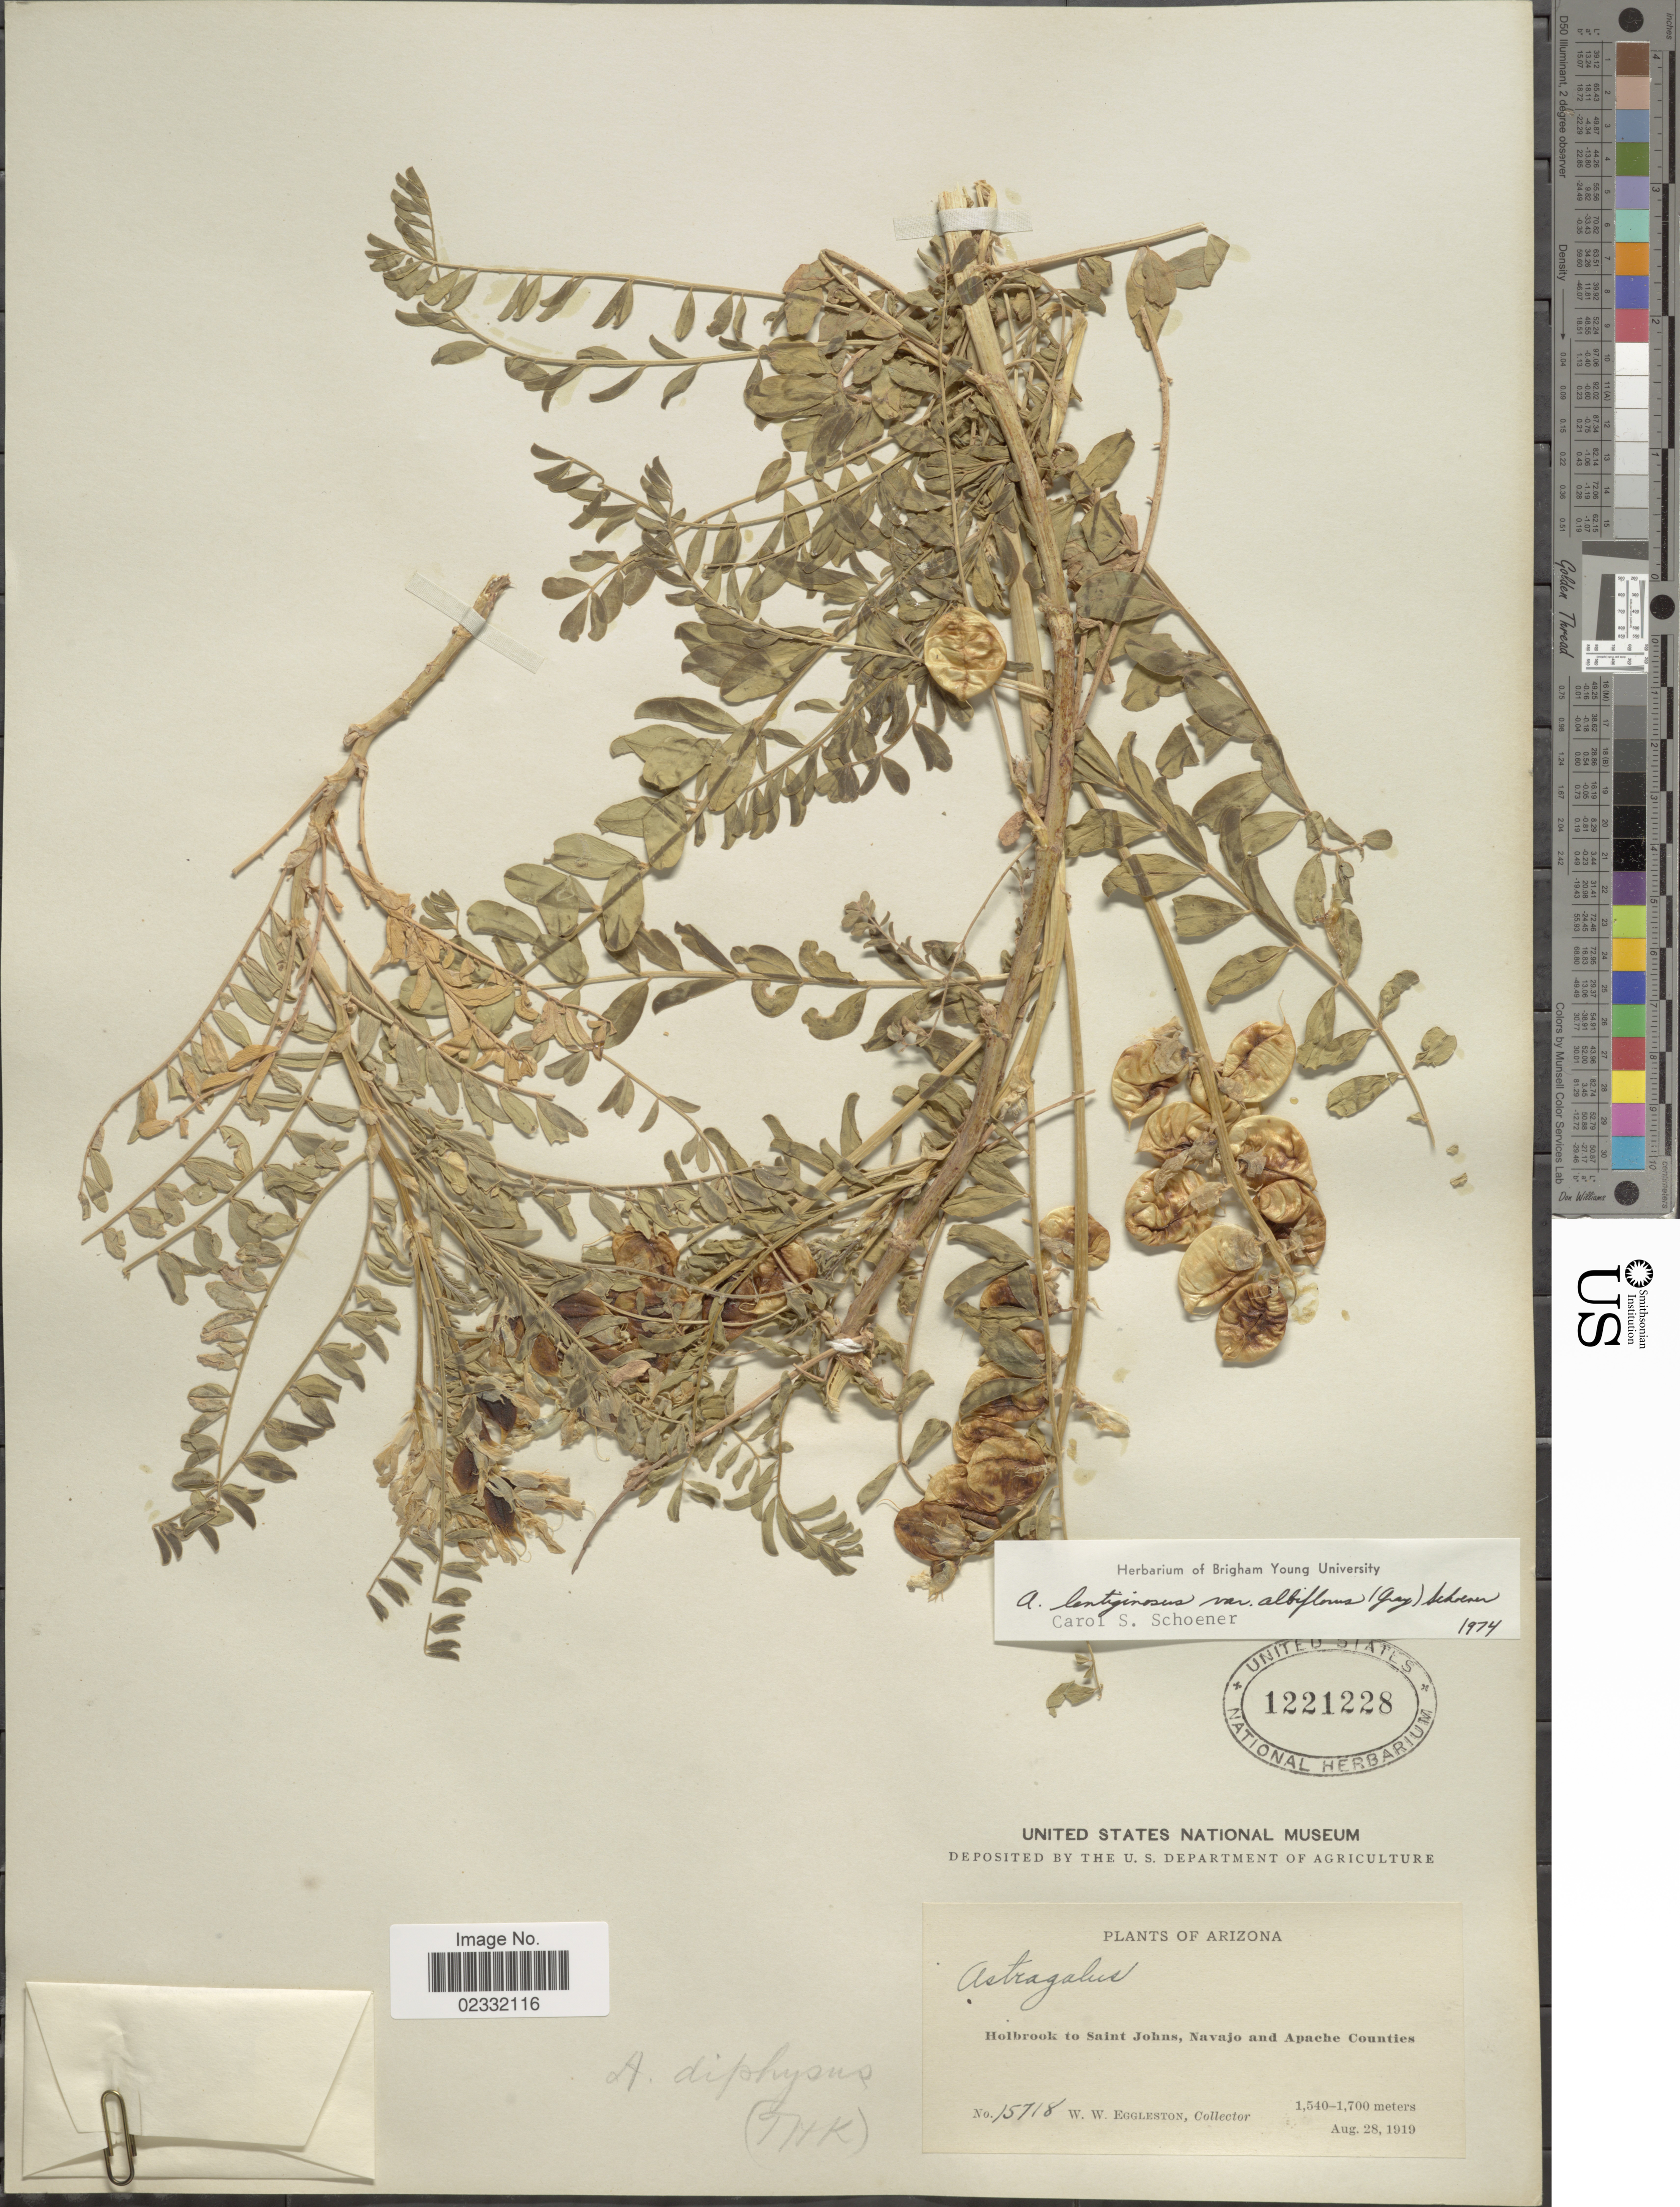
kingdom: Plantae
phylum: Tracheophyta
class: Magnoliopsida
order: Fabales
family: Fabaceae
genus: Astragalus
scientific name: Astragalus lentiginosus var. albiflorus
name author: (A. Gray) Schoener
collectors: W. W. Eggleston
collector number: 15718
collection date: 1919-08-28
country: United States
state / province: Arizona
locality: Holbrook to Saint Johns, Navajo and Apache Counties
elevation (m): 1540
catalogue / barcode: US 1221228